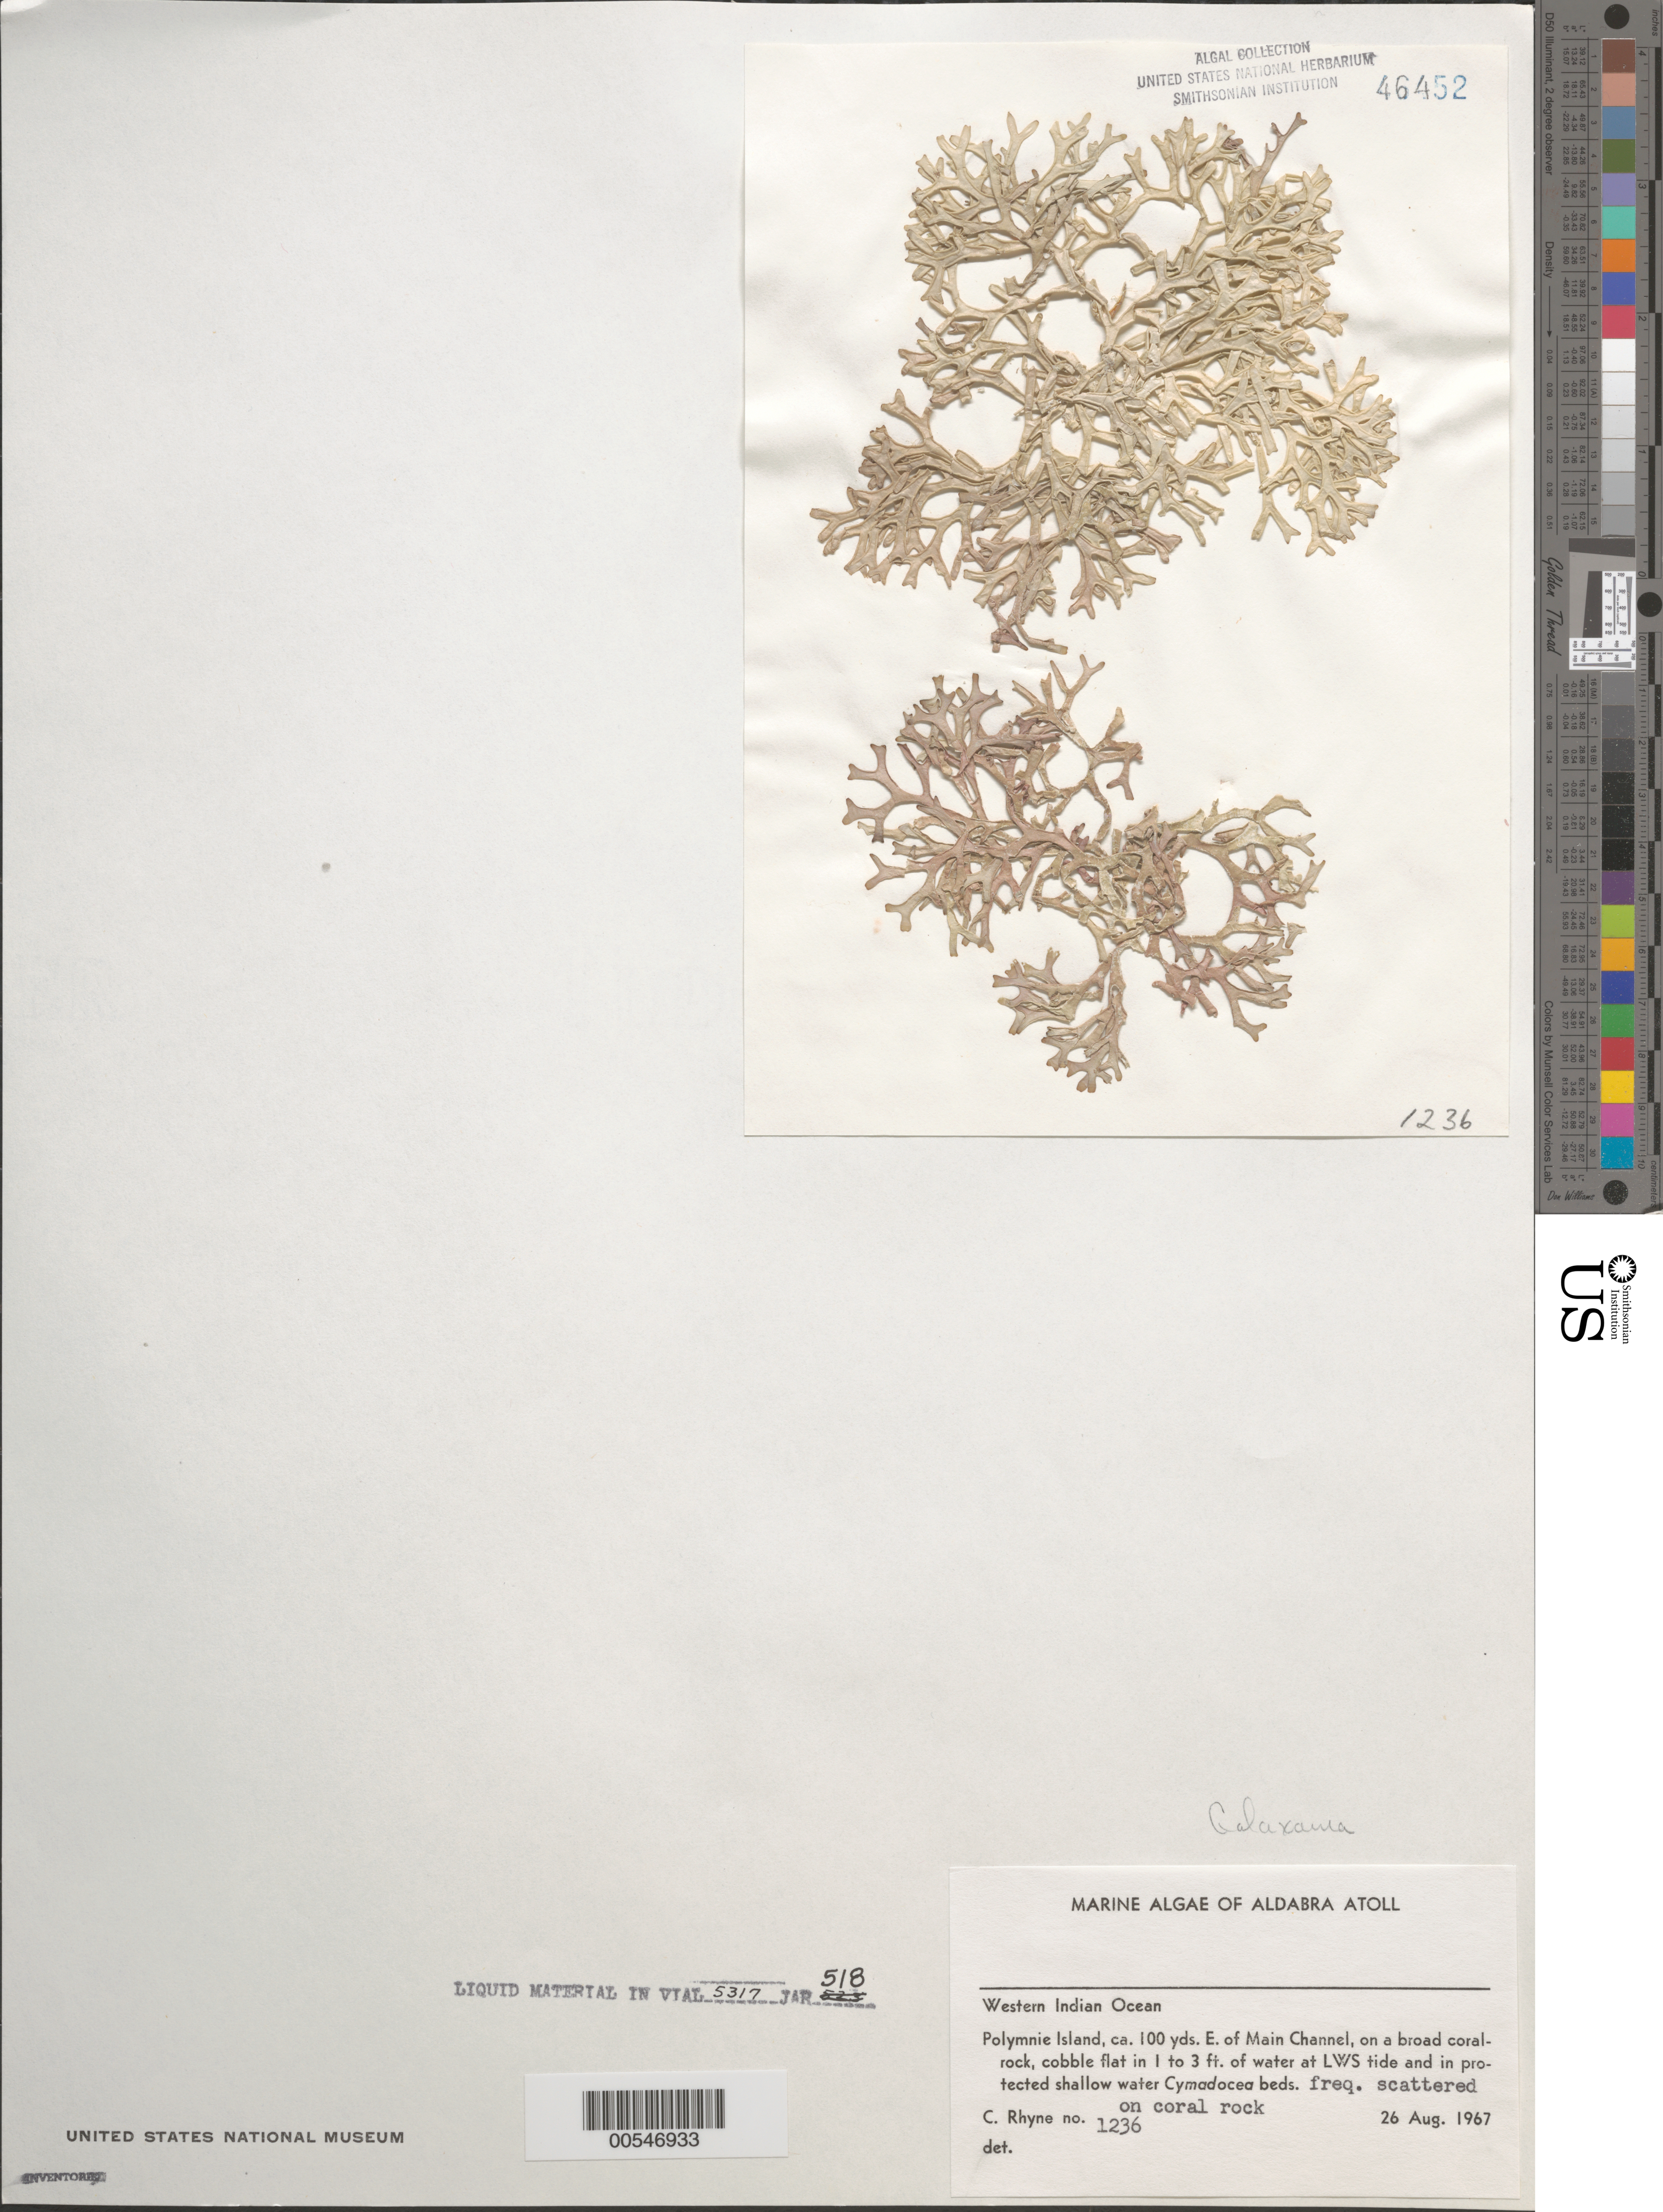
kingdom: Plantae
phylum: Rhodophyta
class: Florideophyceae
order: Nemaliales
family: Galaxauraceae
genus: Galaxaura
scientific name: Galaxaura sp.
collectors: C. Rhyne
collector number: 1236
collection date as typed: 26 Aug 1967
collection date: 1967-08-26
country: Seychelles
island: Aldabra Atoll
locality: Polymnie Islet, East of Main Channel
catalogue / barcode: US 46452